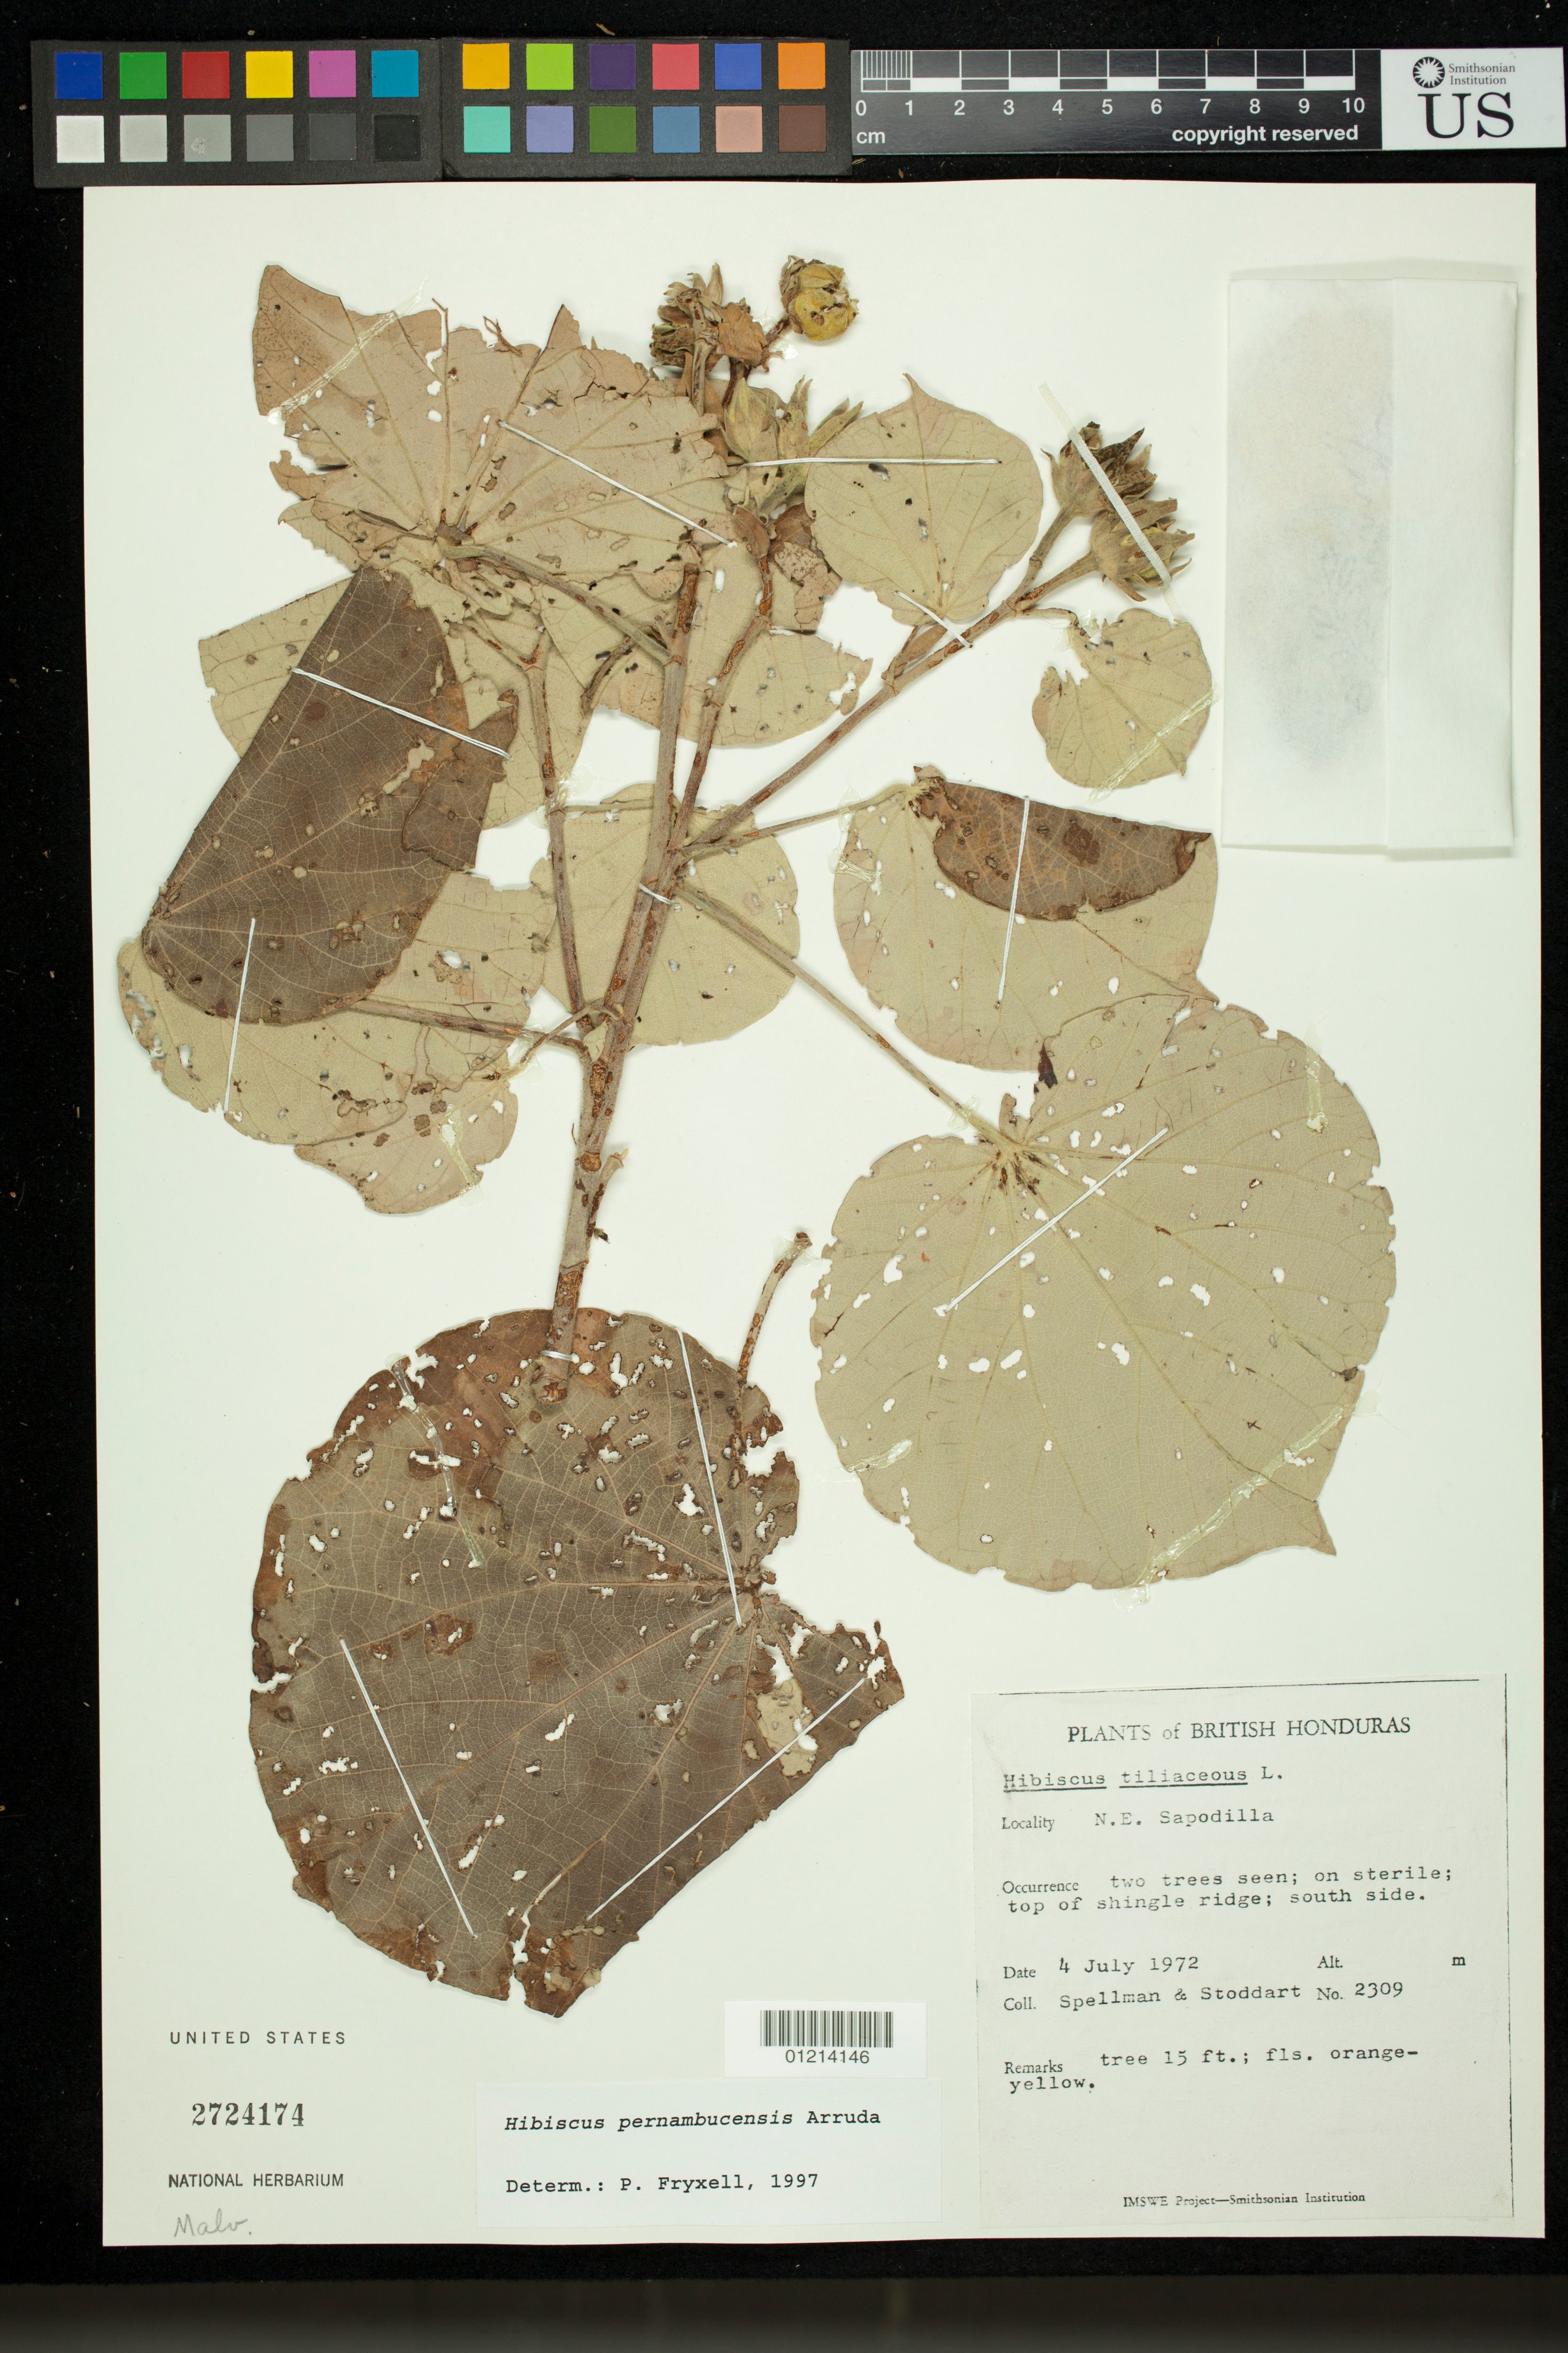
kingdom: Plantae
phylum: Tracheophyta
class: Magnoliopsida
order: Malvales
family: Malvaceae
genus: Talipariti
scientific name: Talipariti tiliaceum var. pernambucense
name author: (Arruda) Fryxell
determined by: Dorr, Laurence J., Curator (BOT), Smithsonian Institution - National Museum of Natural History (UNITED STATES)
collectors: Spellman, -- & D. R. Stoddart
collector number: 2309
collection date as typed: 07 Apr 1972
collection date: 1972-04-07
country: Belize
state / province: Belize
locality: British Honduras. N.E. Sapodilla. Top of shingle ridge; south side.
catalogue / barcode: US 2724174